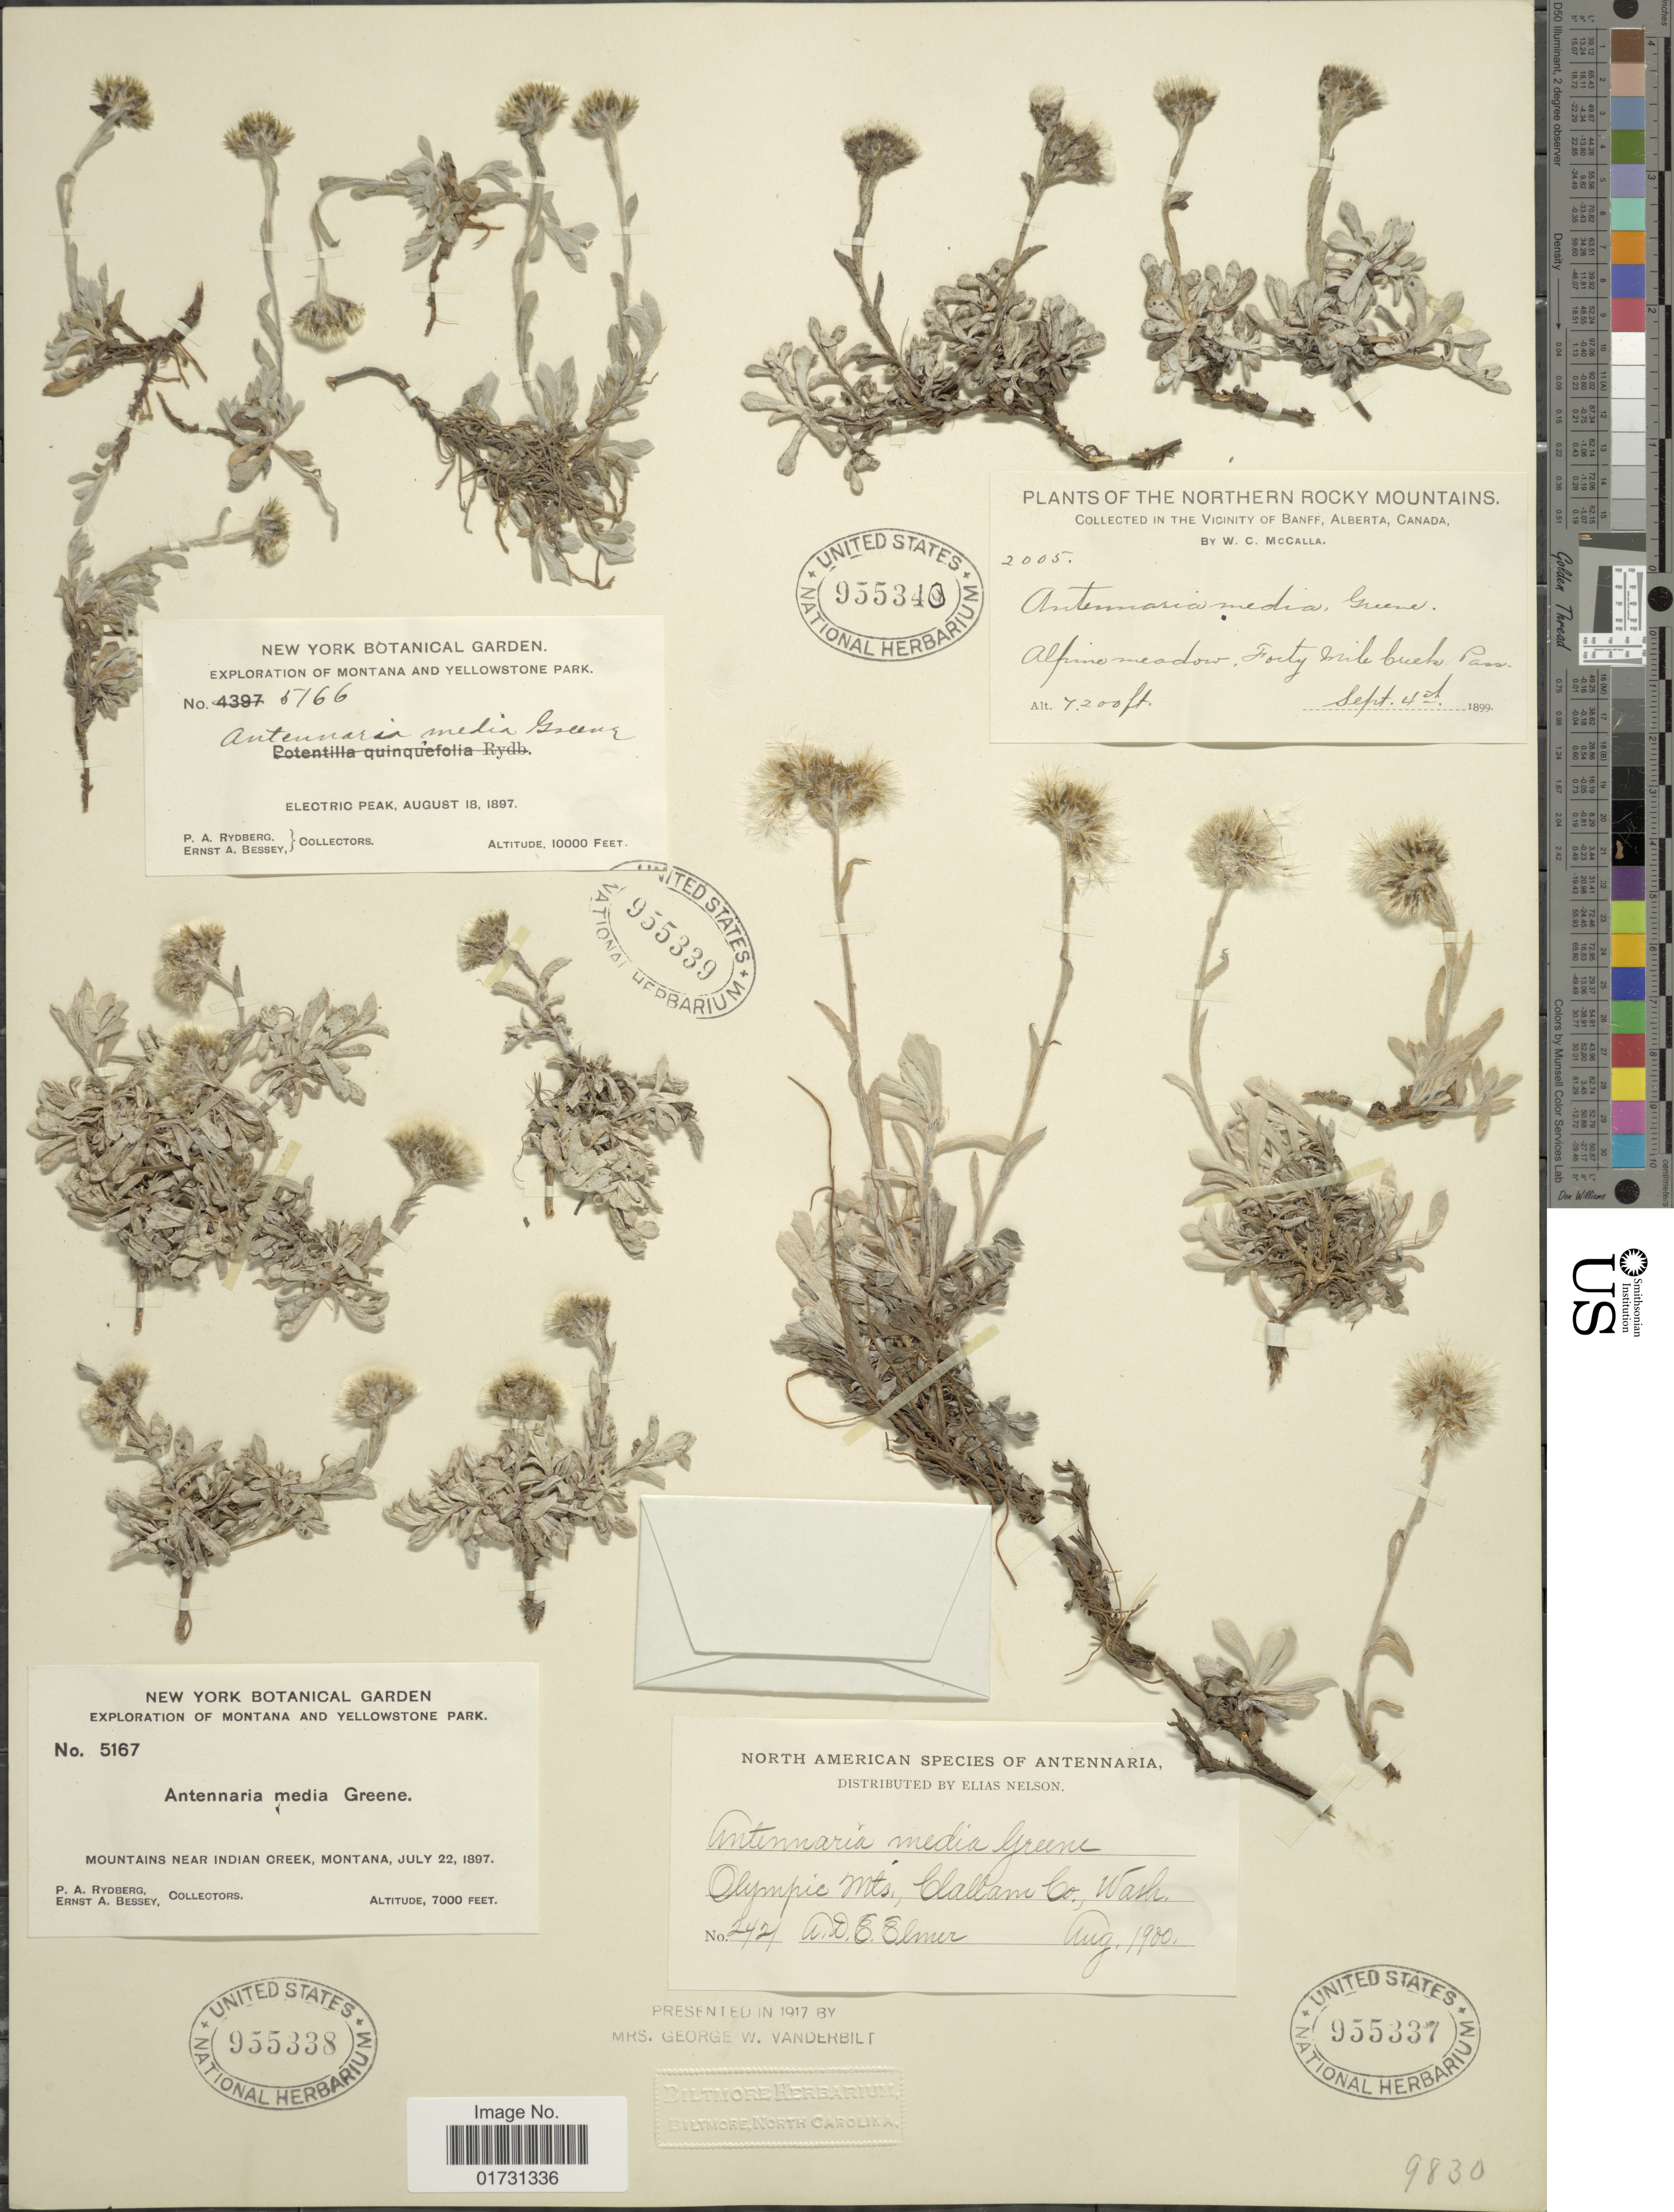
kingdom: Plantae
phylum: Tracheophyta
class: Magnoliopsida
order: Asterales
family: Asteraceae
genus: Antennaria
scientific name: Antennaria media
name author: Greene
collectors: P. A. Rydberg & E. A. Bessey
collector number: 5167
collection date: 1897-07-22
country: United States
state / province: Montana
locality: Montana and Yellowstone Park, Mountains near Indian Creek, Montana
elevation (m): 2134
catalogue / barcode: US 955338